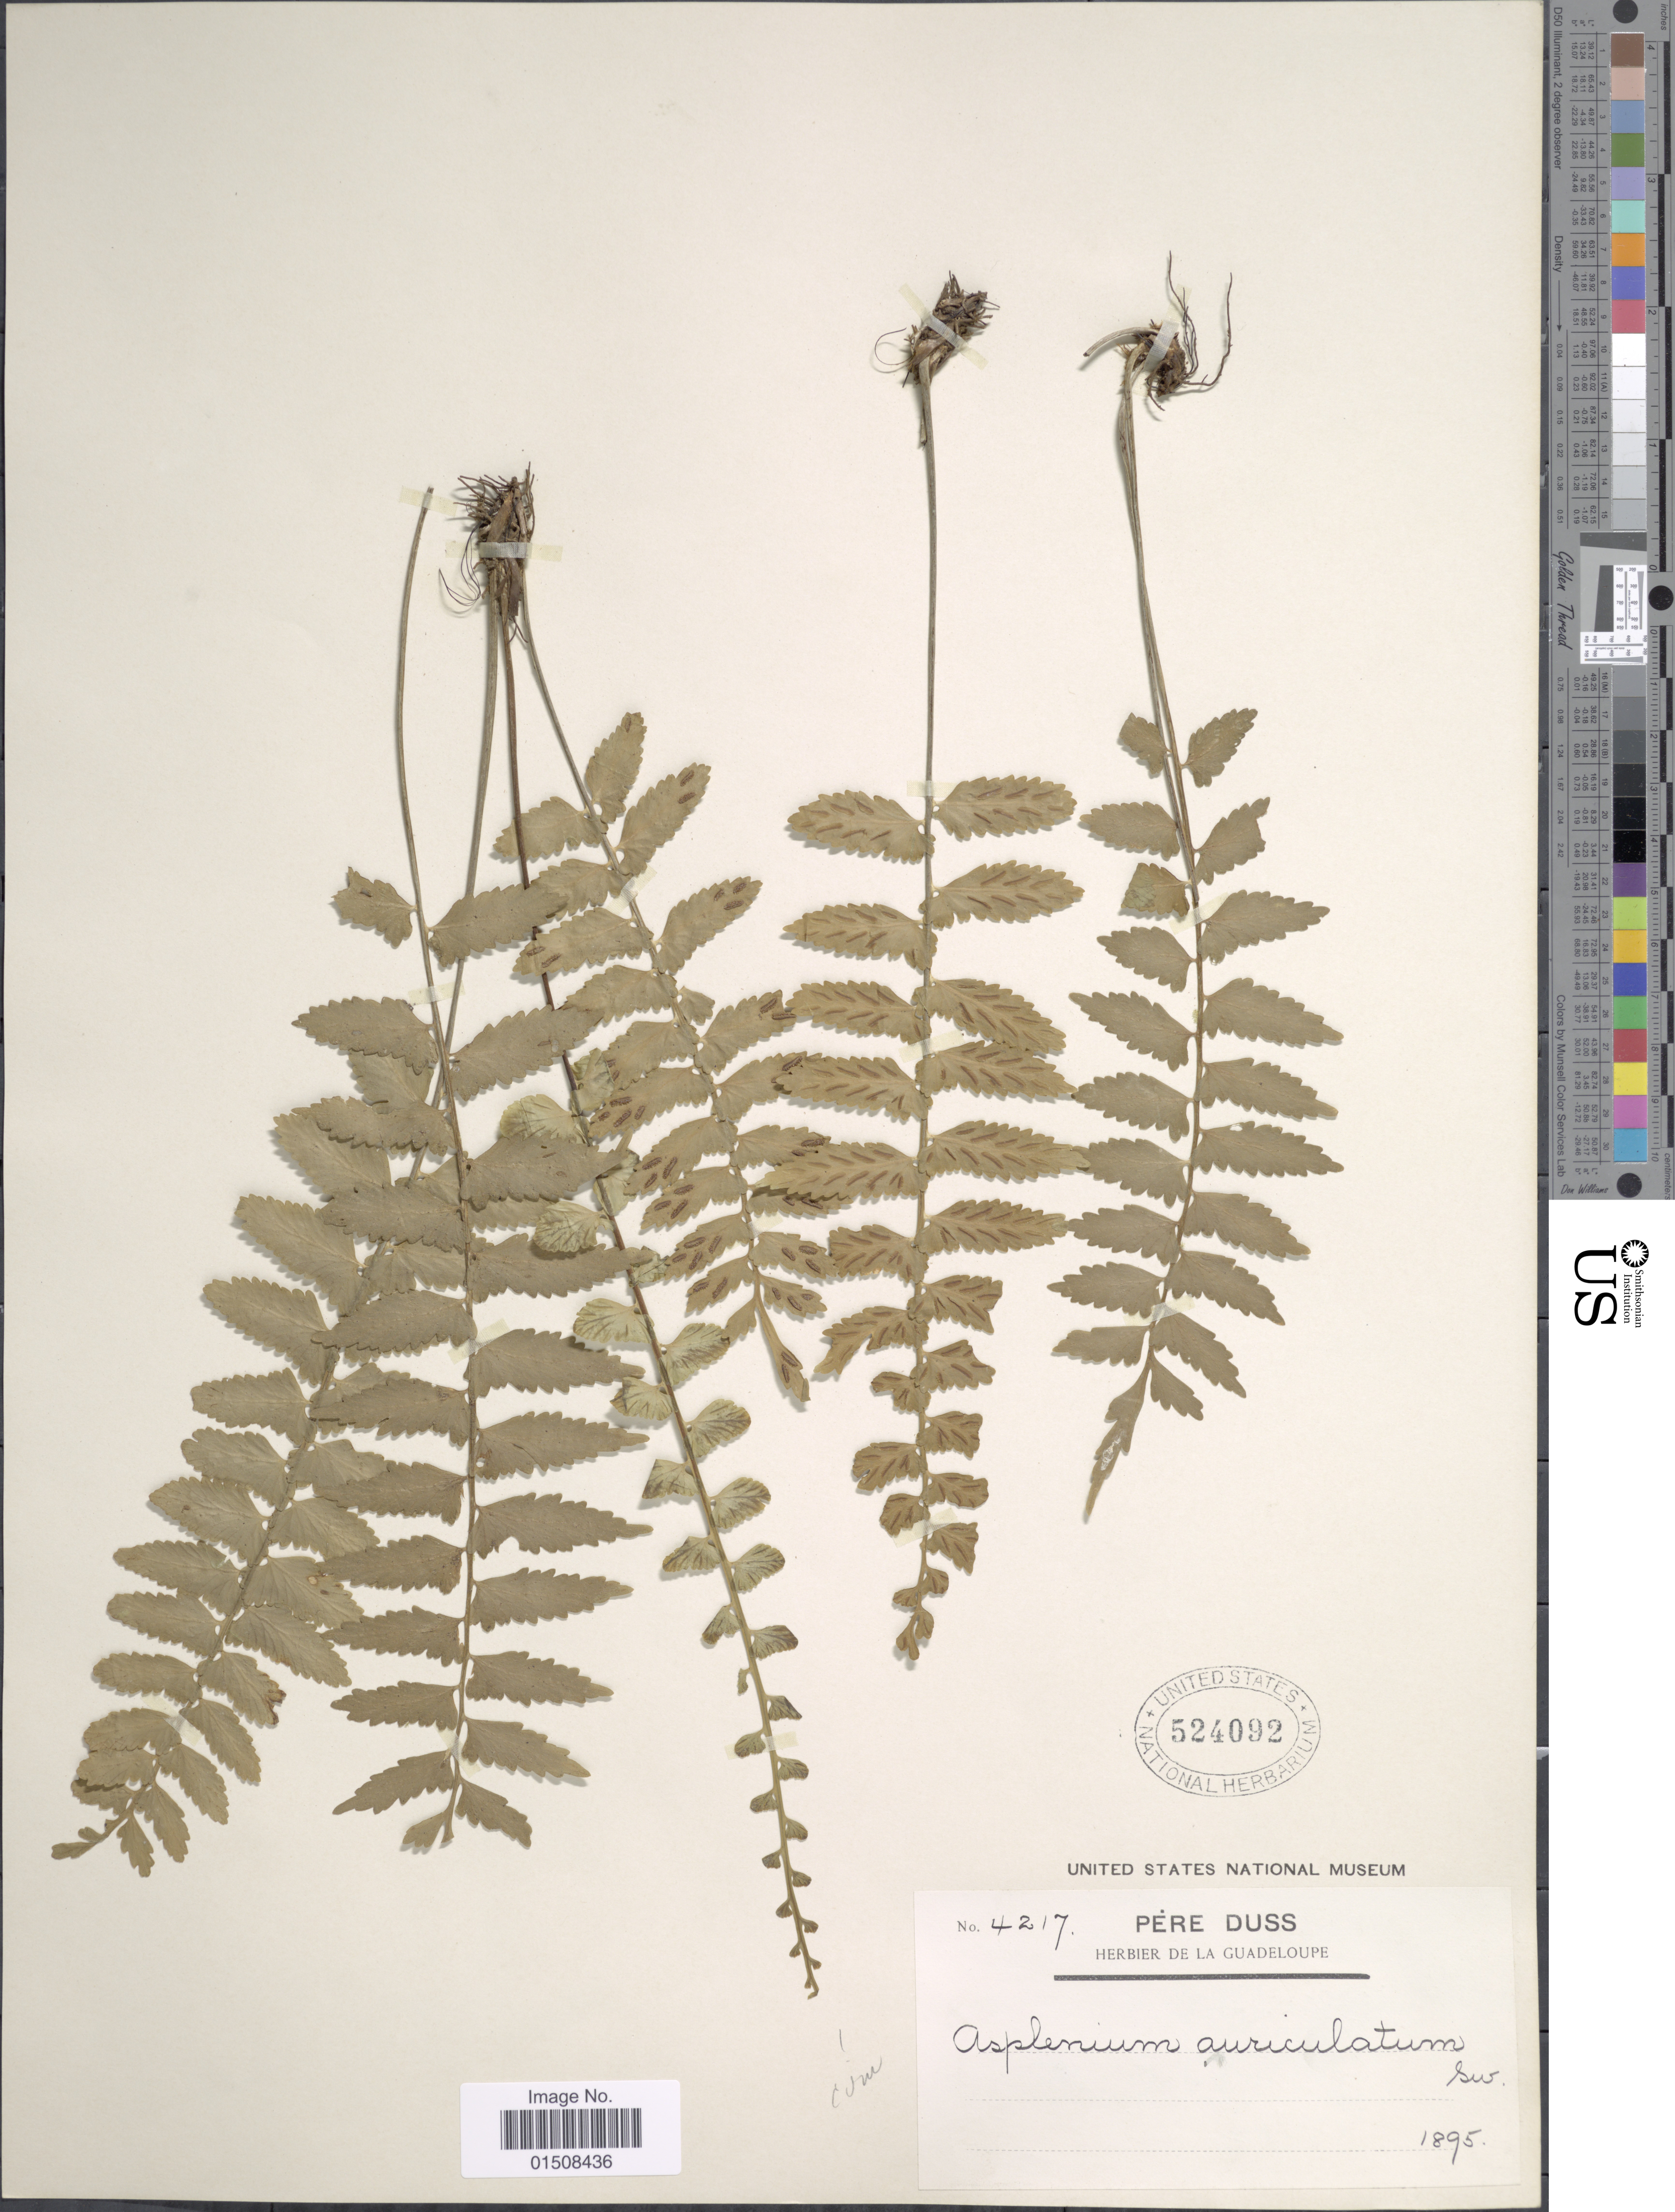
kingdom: Plantae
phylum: Tracheophyta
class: Polypodiopsida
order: Polypodiales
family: Aspleniaceae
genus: Asplenium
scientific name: Asplenium auriculatum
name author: Sw.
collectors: Père Duss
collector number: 4217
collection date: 1895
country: Guadeloupe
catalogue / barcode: US 524092